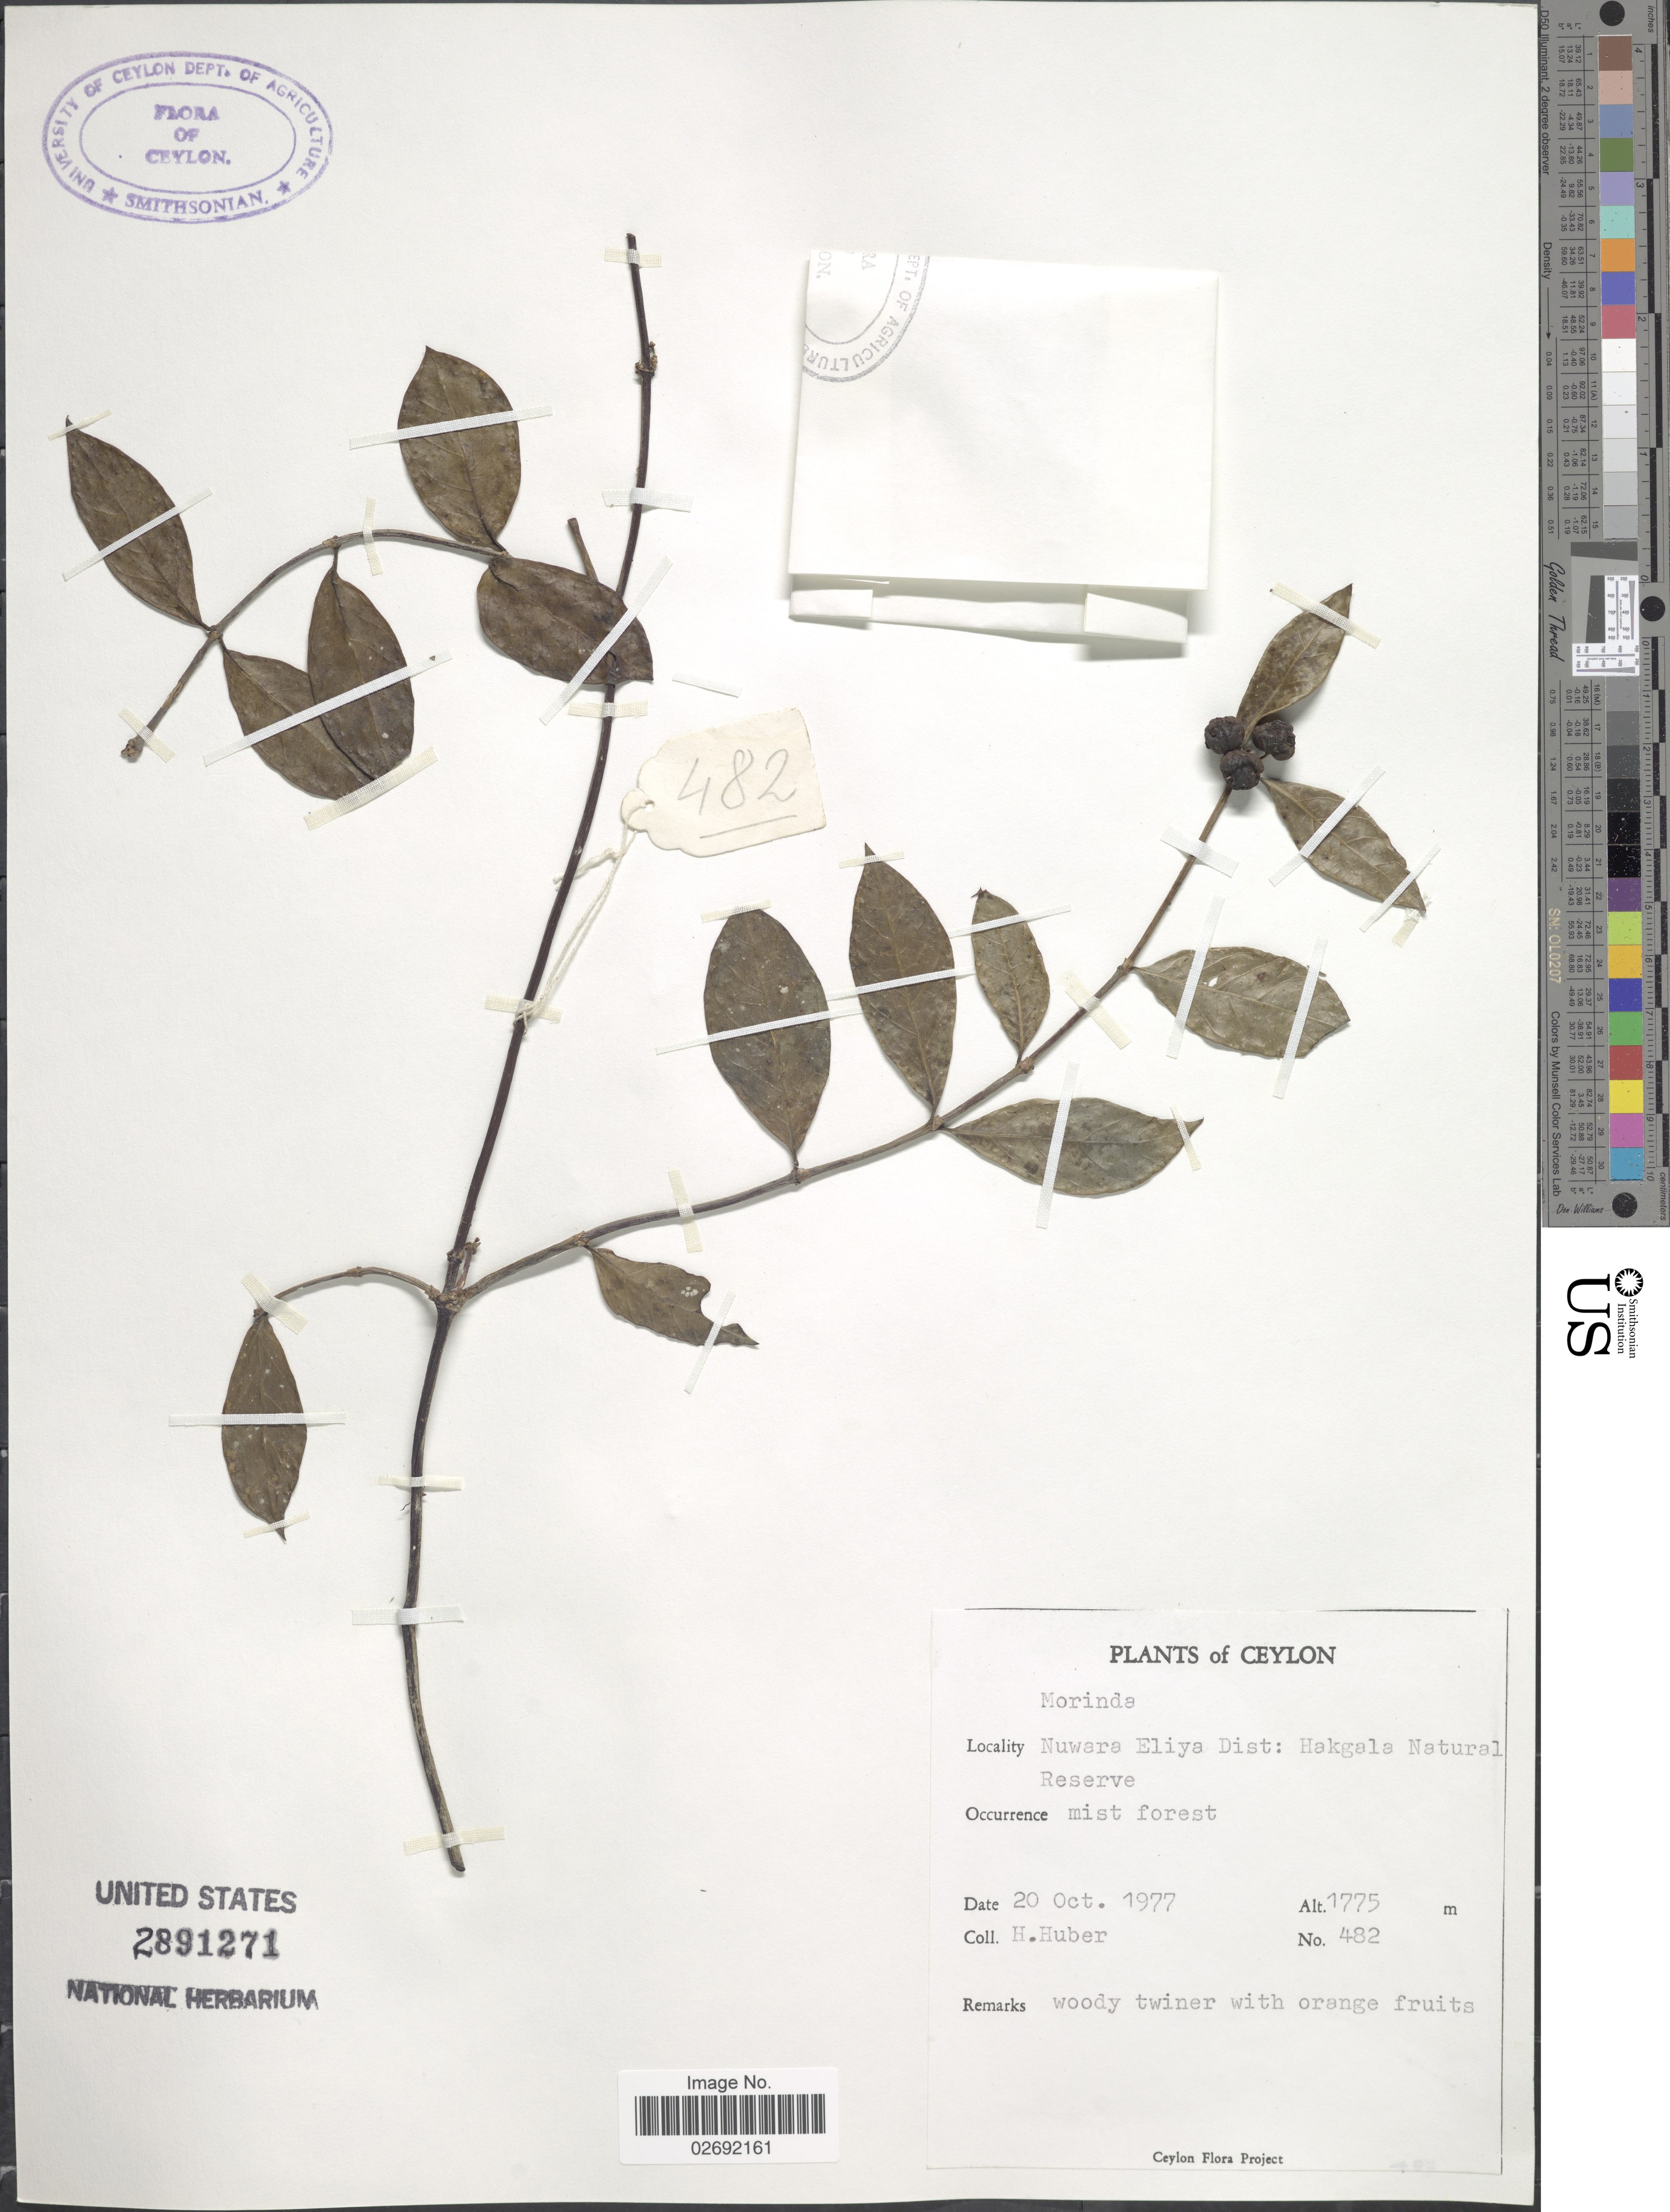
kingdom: Plantae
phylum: Tracheophyta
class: Magnoliopsida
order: Gentianales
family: Rubiaceae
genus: Morinda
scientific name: Morinda sp.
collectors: H. Huber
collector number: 482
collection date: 1977-10-20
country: Sri Lanka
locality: Ceylon, Nuwara Eliya Dist: Hakgala Natural Reserve, mist forest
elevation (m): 1775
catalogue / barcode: US 2891271